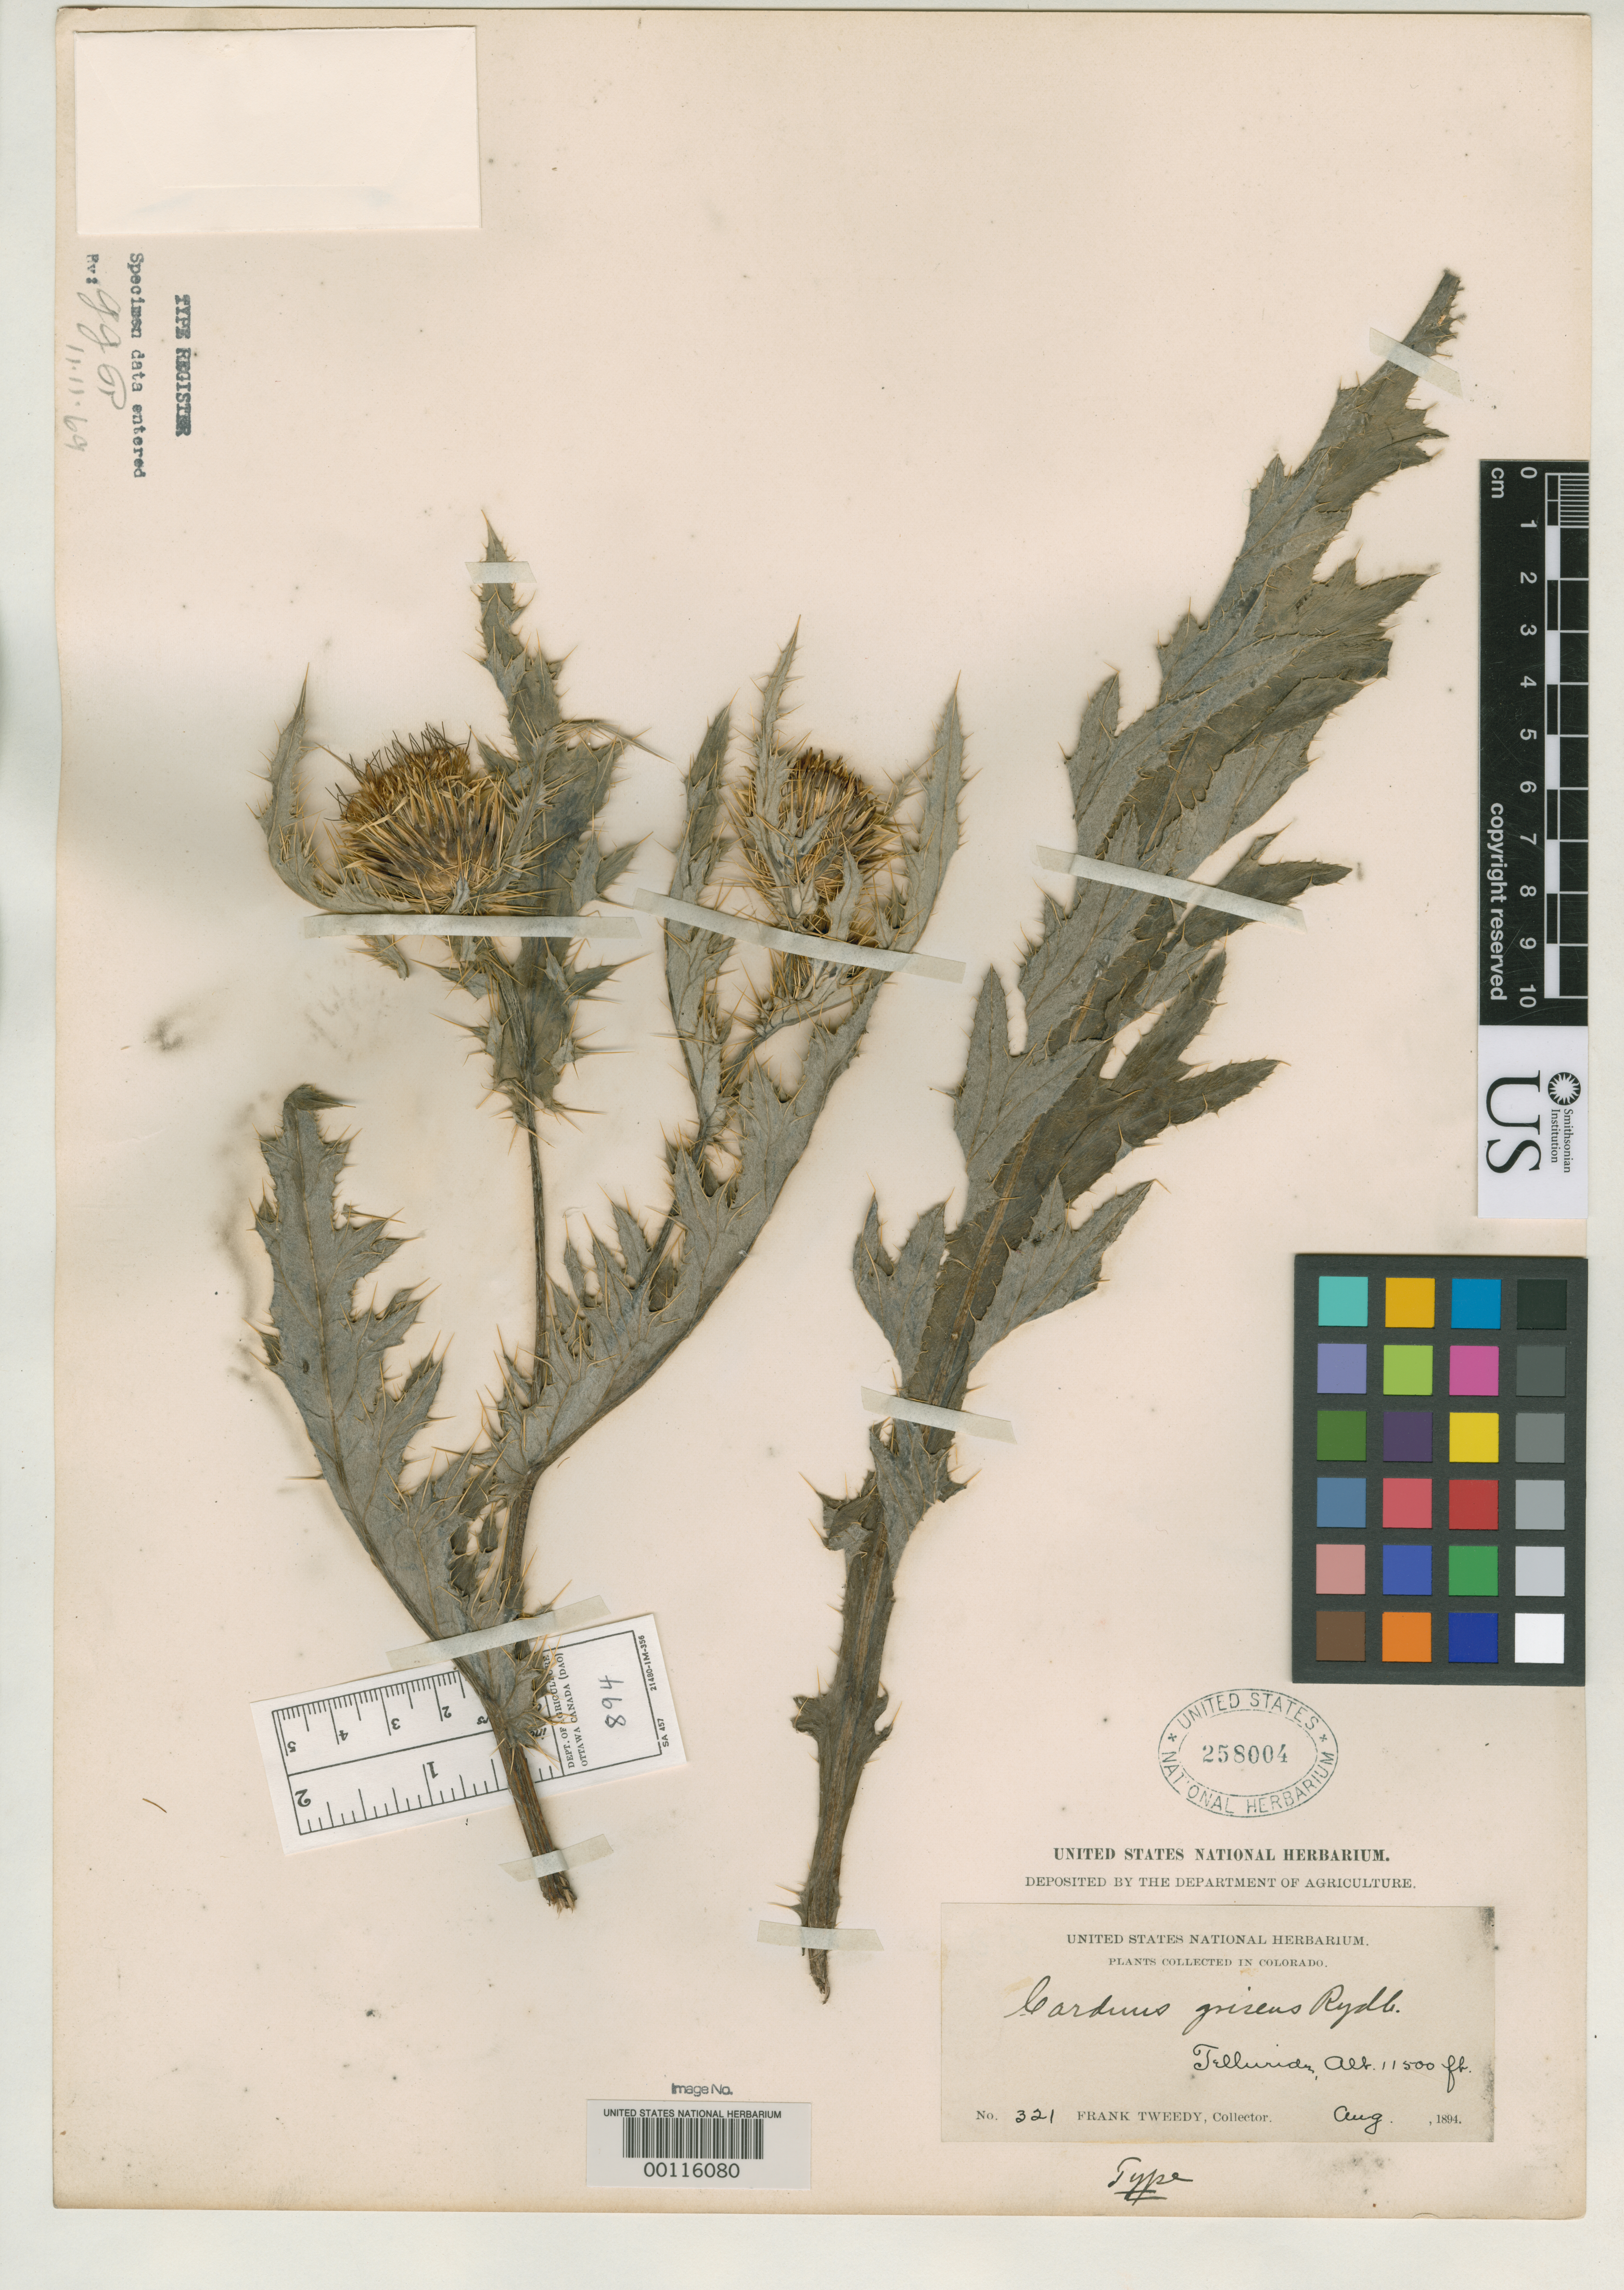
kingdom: Plantae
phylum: Tracheophyta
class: Magnoliopsida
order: Asterales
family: Asteraceae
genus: Carduus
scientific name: Carduus griseus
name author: Rydb.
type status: Holotype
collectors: F. Tweedy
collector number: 321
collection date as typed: Aug 1894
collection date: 1894-08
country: United States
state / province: Colorado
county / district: San Miguel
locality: Telluride.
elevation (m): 3505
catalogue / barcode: US 258004